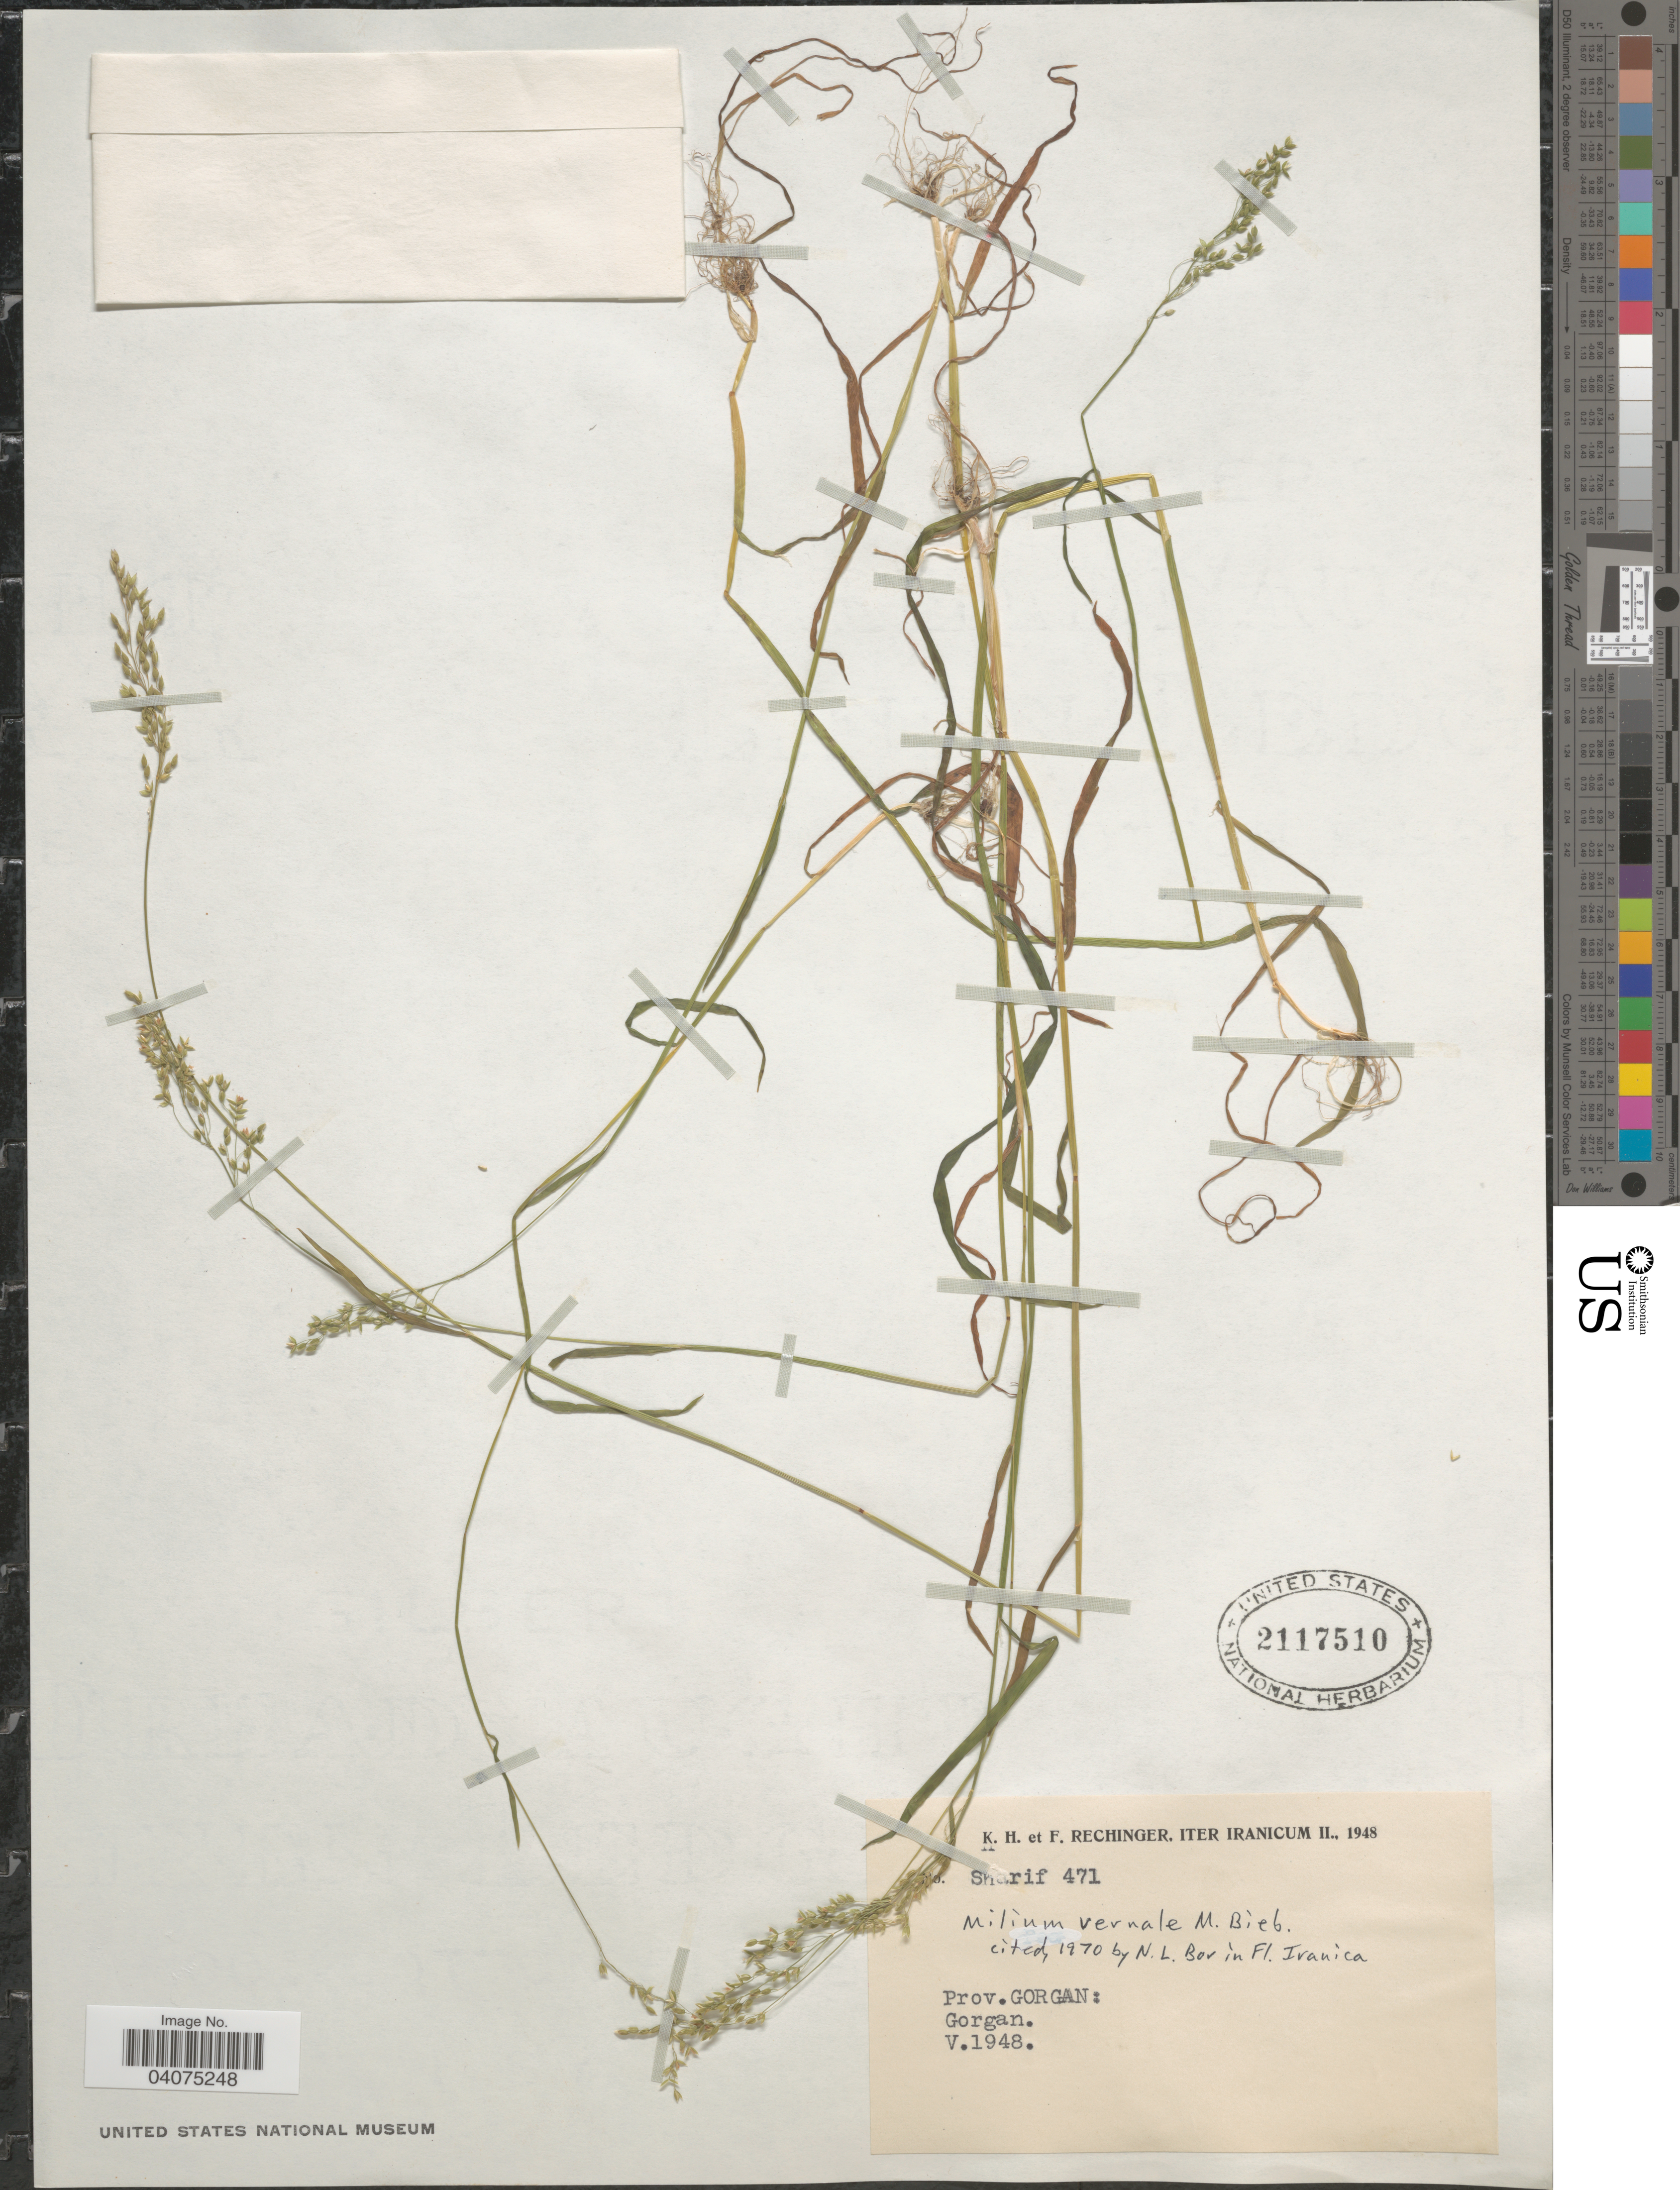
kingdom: Plantae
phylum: Tracheophyta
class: Liliopsida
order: Poales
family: Poaceae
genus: Milium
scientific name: Milium vernale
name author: M. Bieb.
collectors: K. H. Rechinger & F. Rechinger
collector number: Sharif471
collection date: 1948-05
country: Iran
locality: Iter Iranicum II., 1948. Prov. Gorgan: Gorgan.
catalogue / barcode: US 2117510